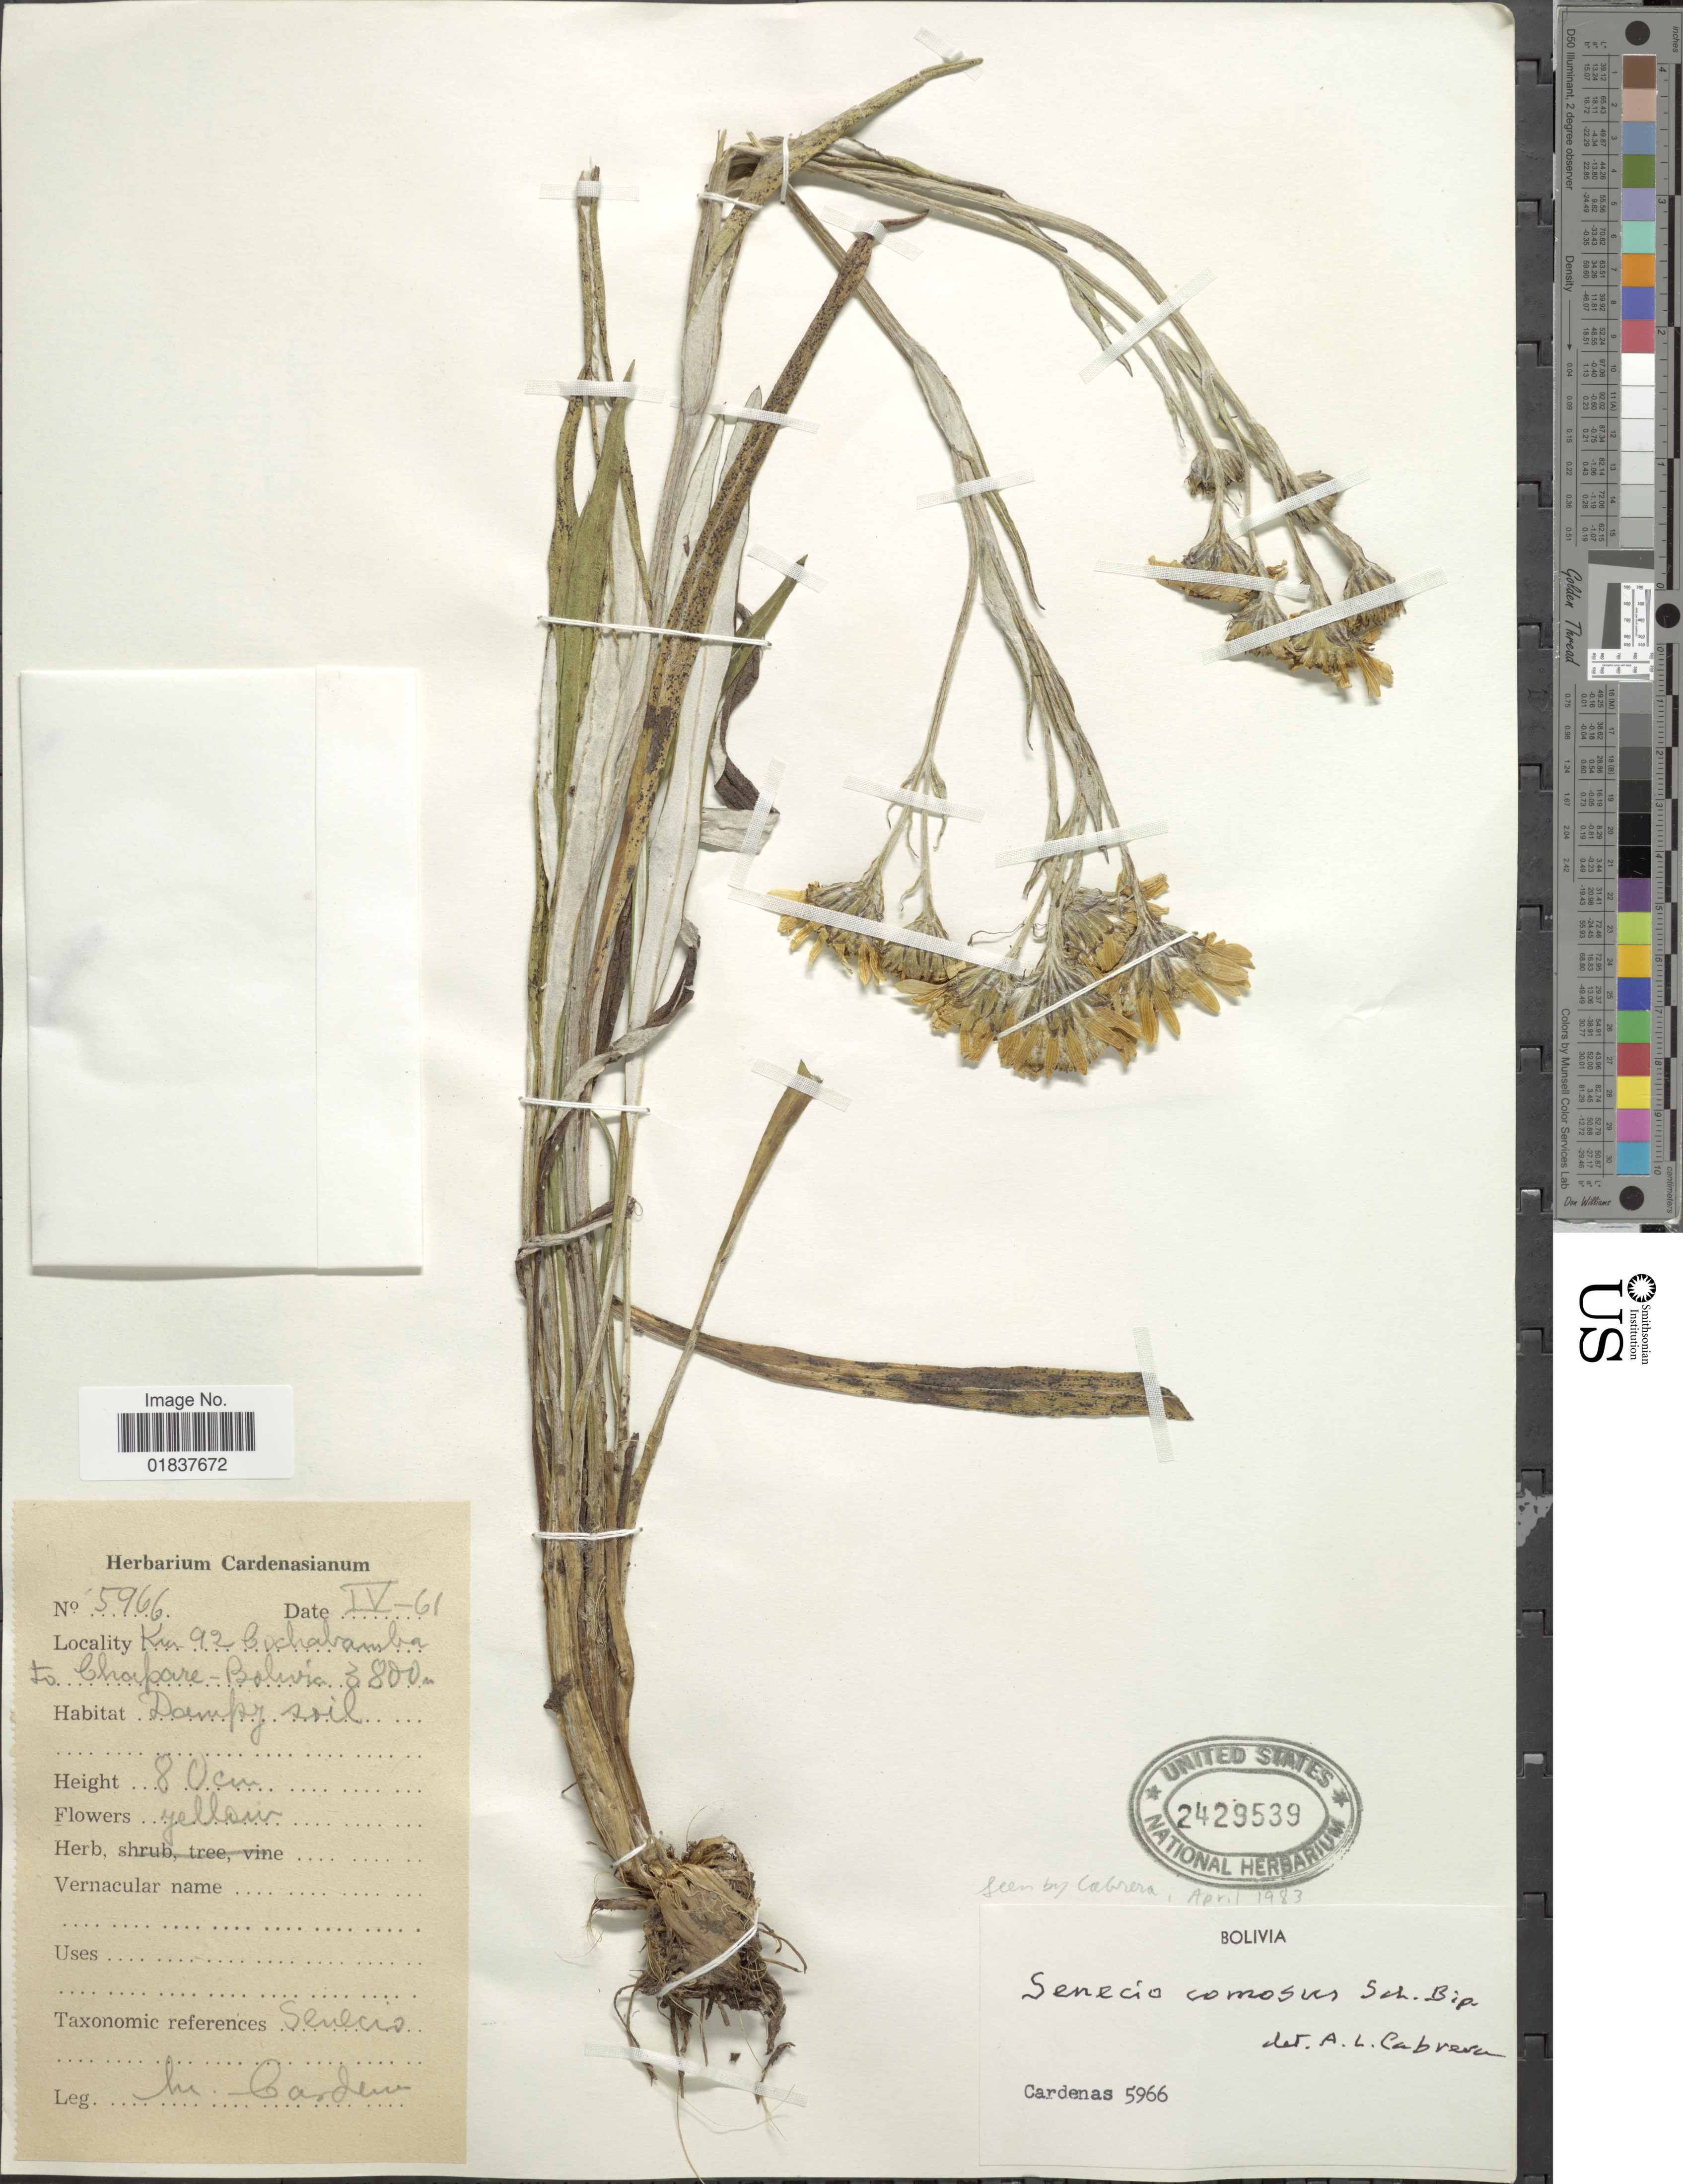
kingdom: Plantae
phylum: Tracheophyta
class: Magnoliopsida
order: Asterales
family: Asteraceae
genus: Senecio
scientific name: Senecio comosus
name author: Sch. Bip.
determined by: Salomon, Luciana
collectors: M. Cárdenas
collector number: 5966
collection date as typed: Transcribed d/m/y: /4/61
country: Bolivia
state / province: Cochabamba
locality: Km 92 Cochabamba to Chapare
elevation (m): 3800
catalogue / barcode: US 2429539